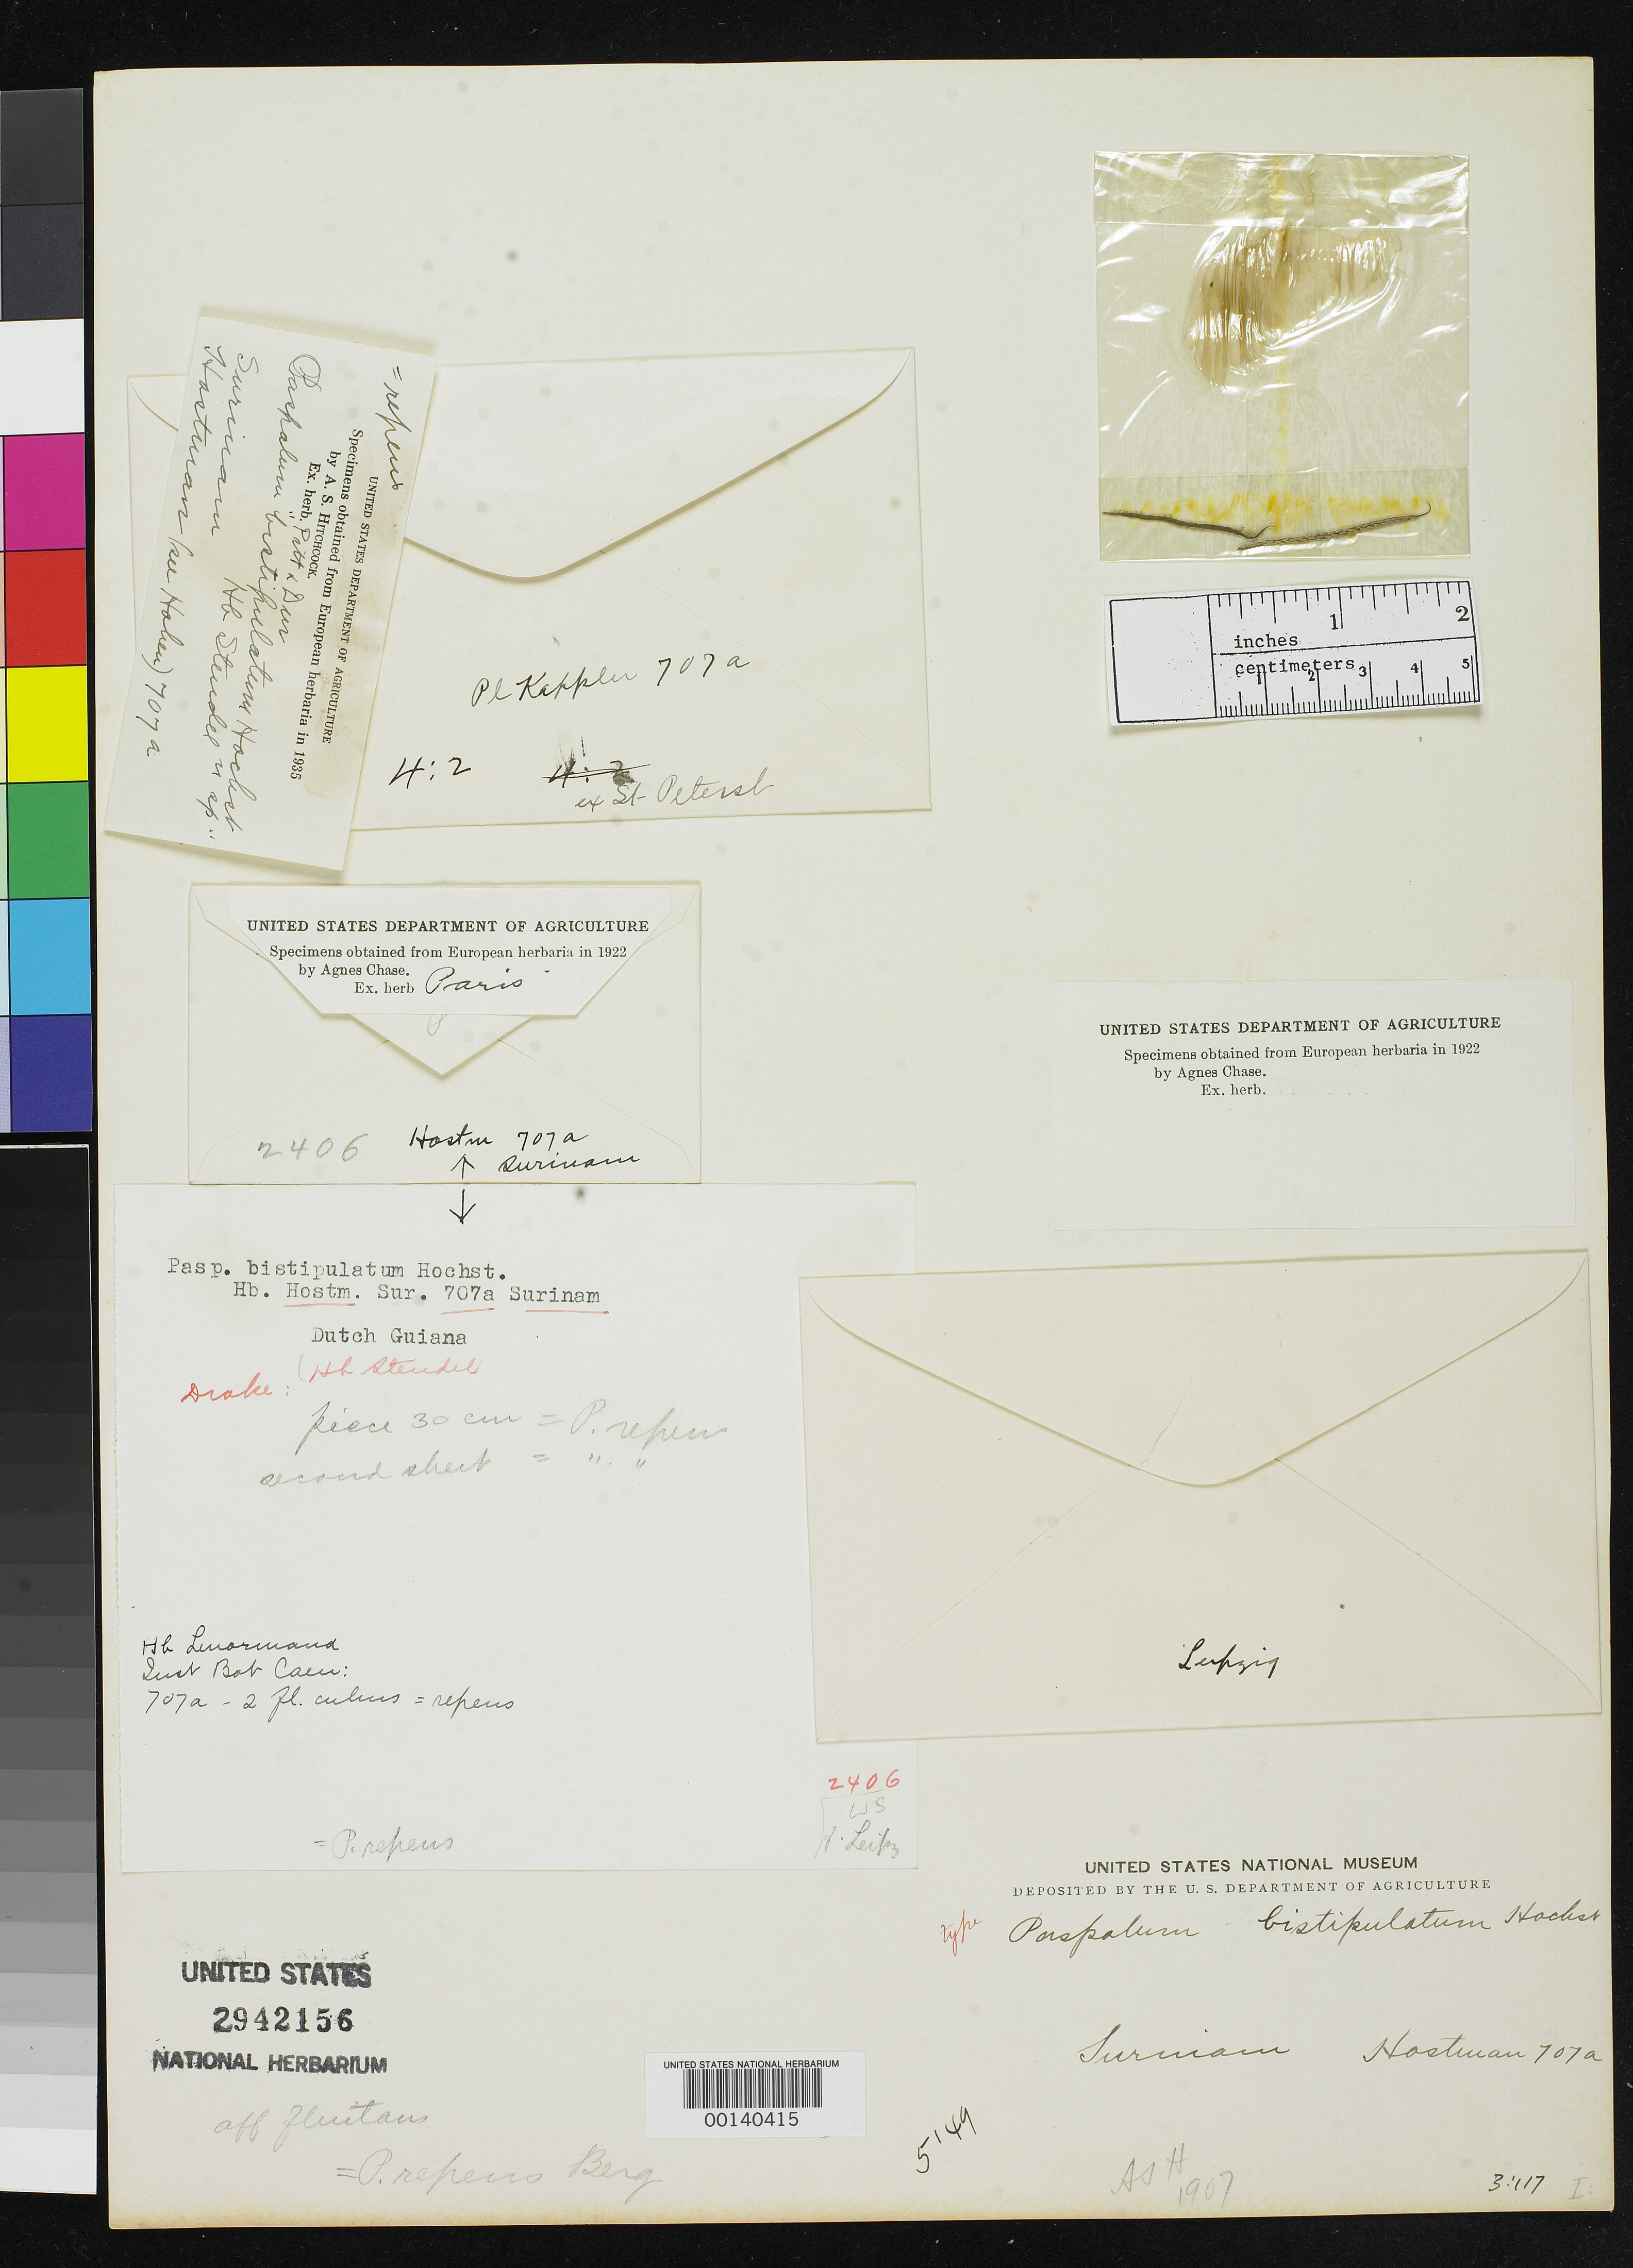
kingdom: Plantae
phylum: Tracheophyta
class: Liliopsida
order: Poales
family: Poaceae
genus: Paspalum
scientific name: Paspalum bistipulatum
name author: Hochst. ex Steud.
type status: Type Fragment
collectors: F. Hostmann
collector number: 707a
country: Suriname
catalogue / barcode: US 2942156